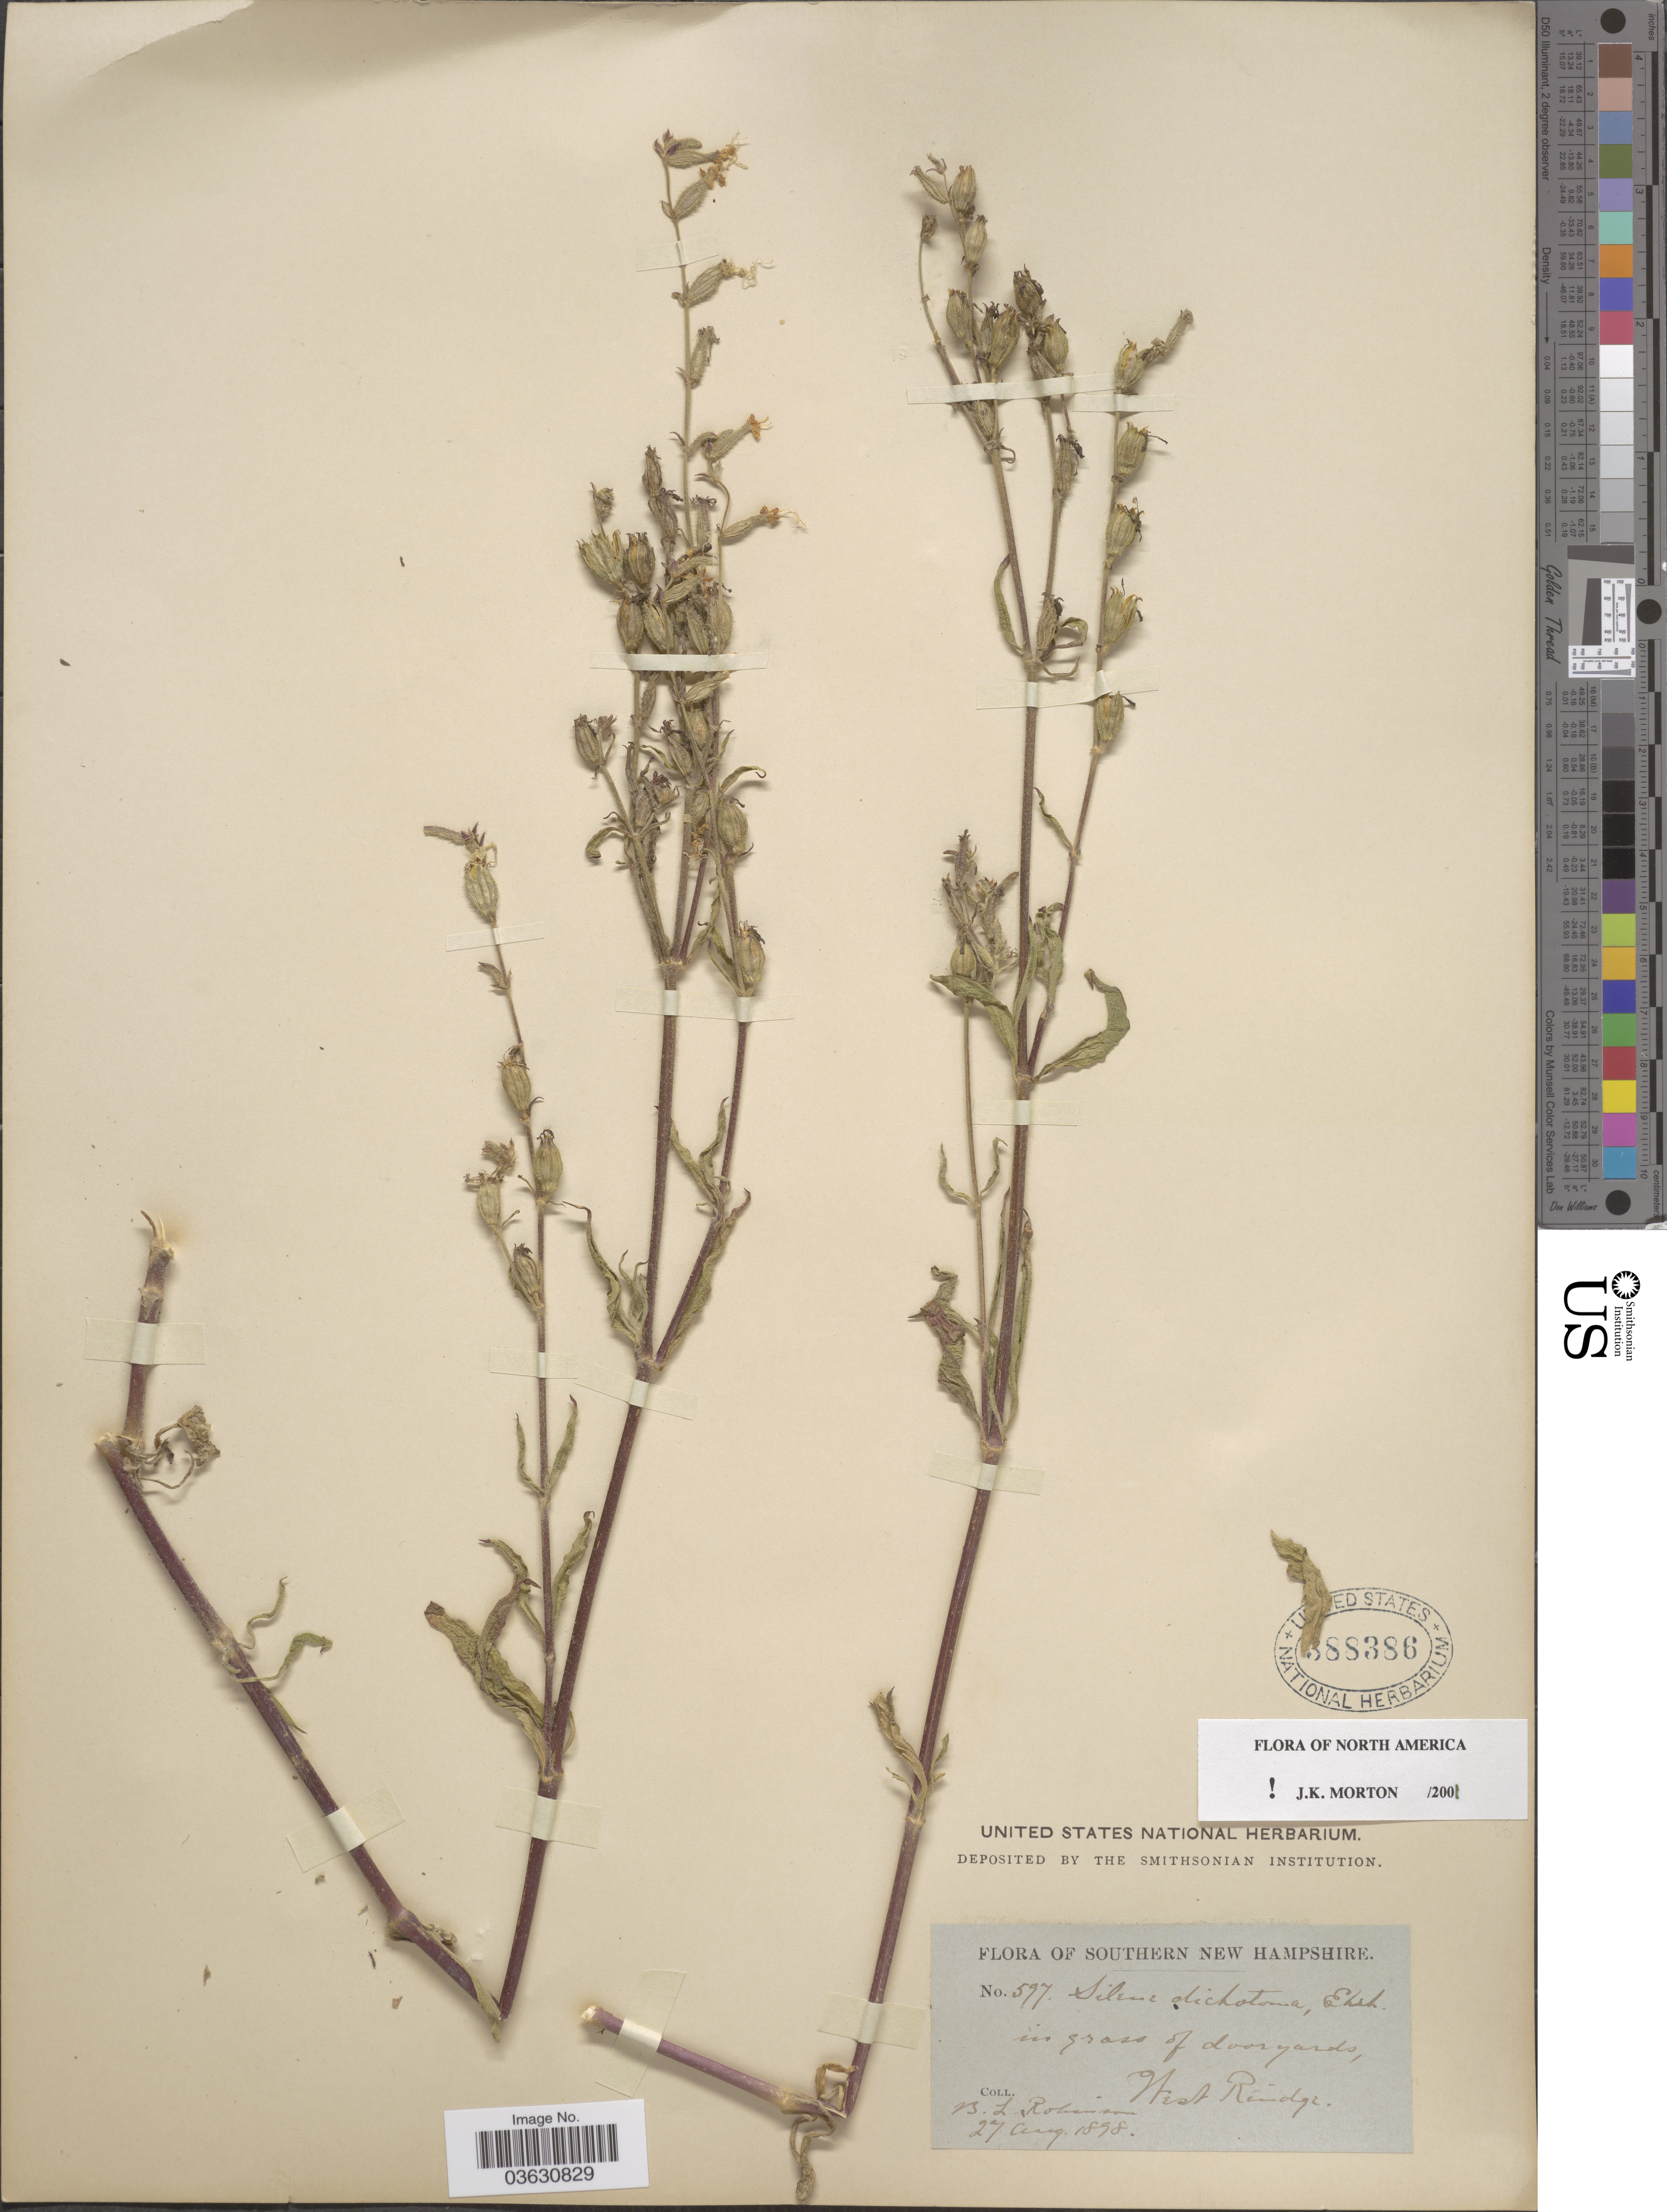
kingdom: Plantae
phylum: Tracheophyta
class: Magnoliopsida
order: Caryophyllales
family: Caryophyllaceae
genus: Silene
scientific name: Silene dichotoma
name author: Ehrh.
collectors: B. L. Robinson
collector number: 597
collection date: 1898-08-27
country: United States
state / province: New Hampshire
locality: Southern New Hampshire. In grass of dooryards, West Ridge.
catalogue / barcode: US 388386